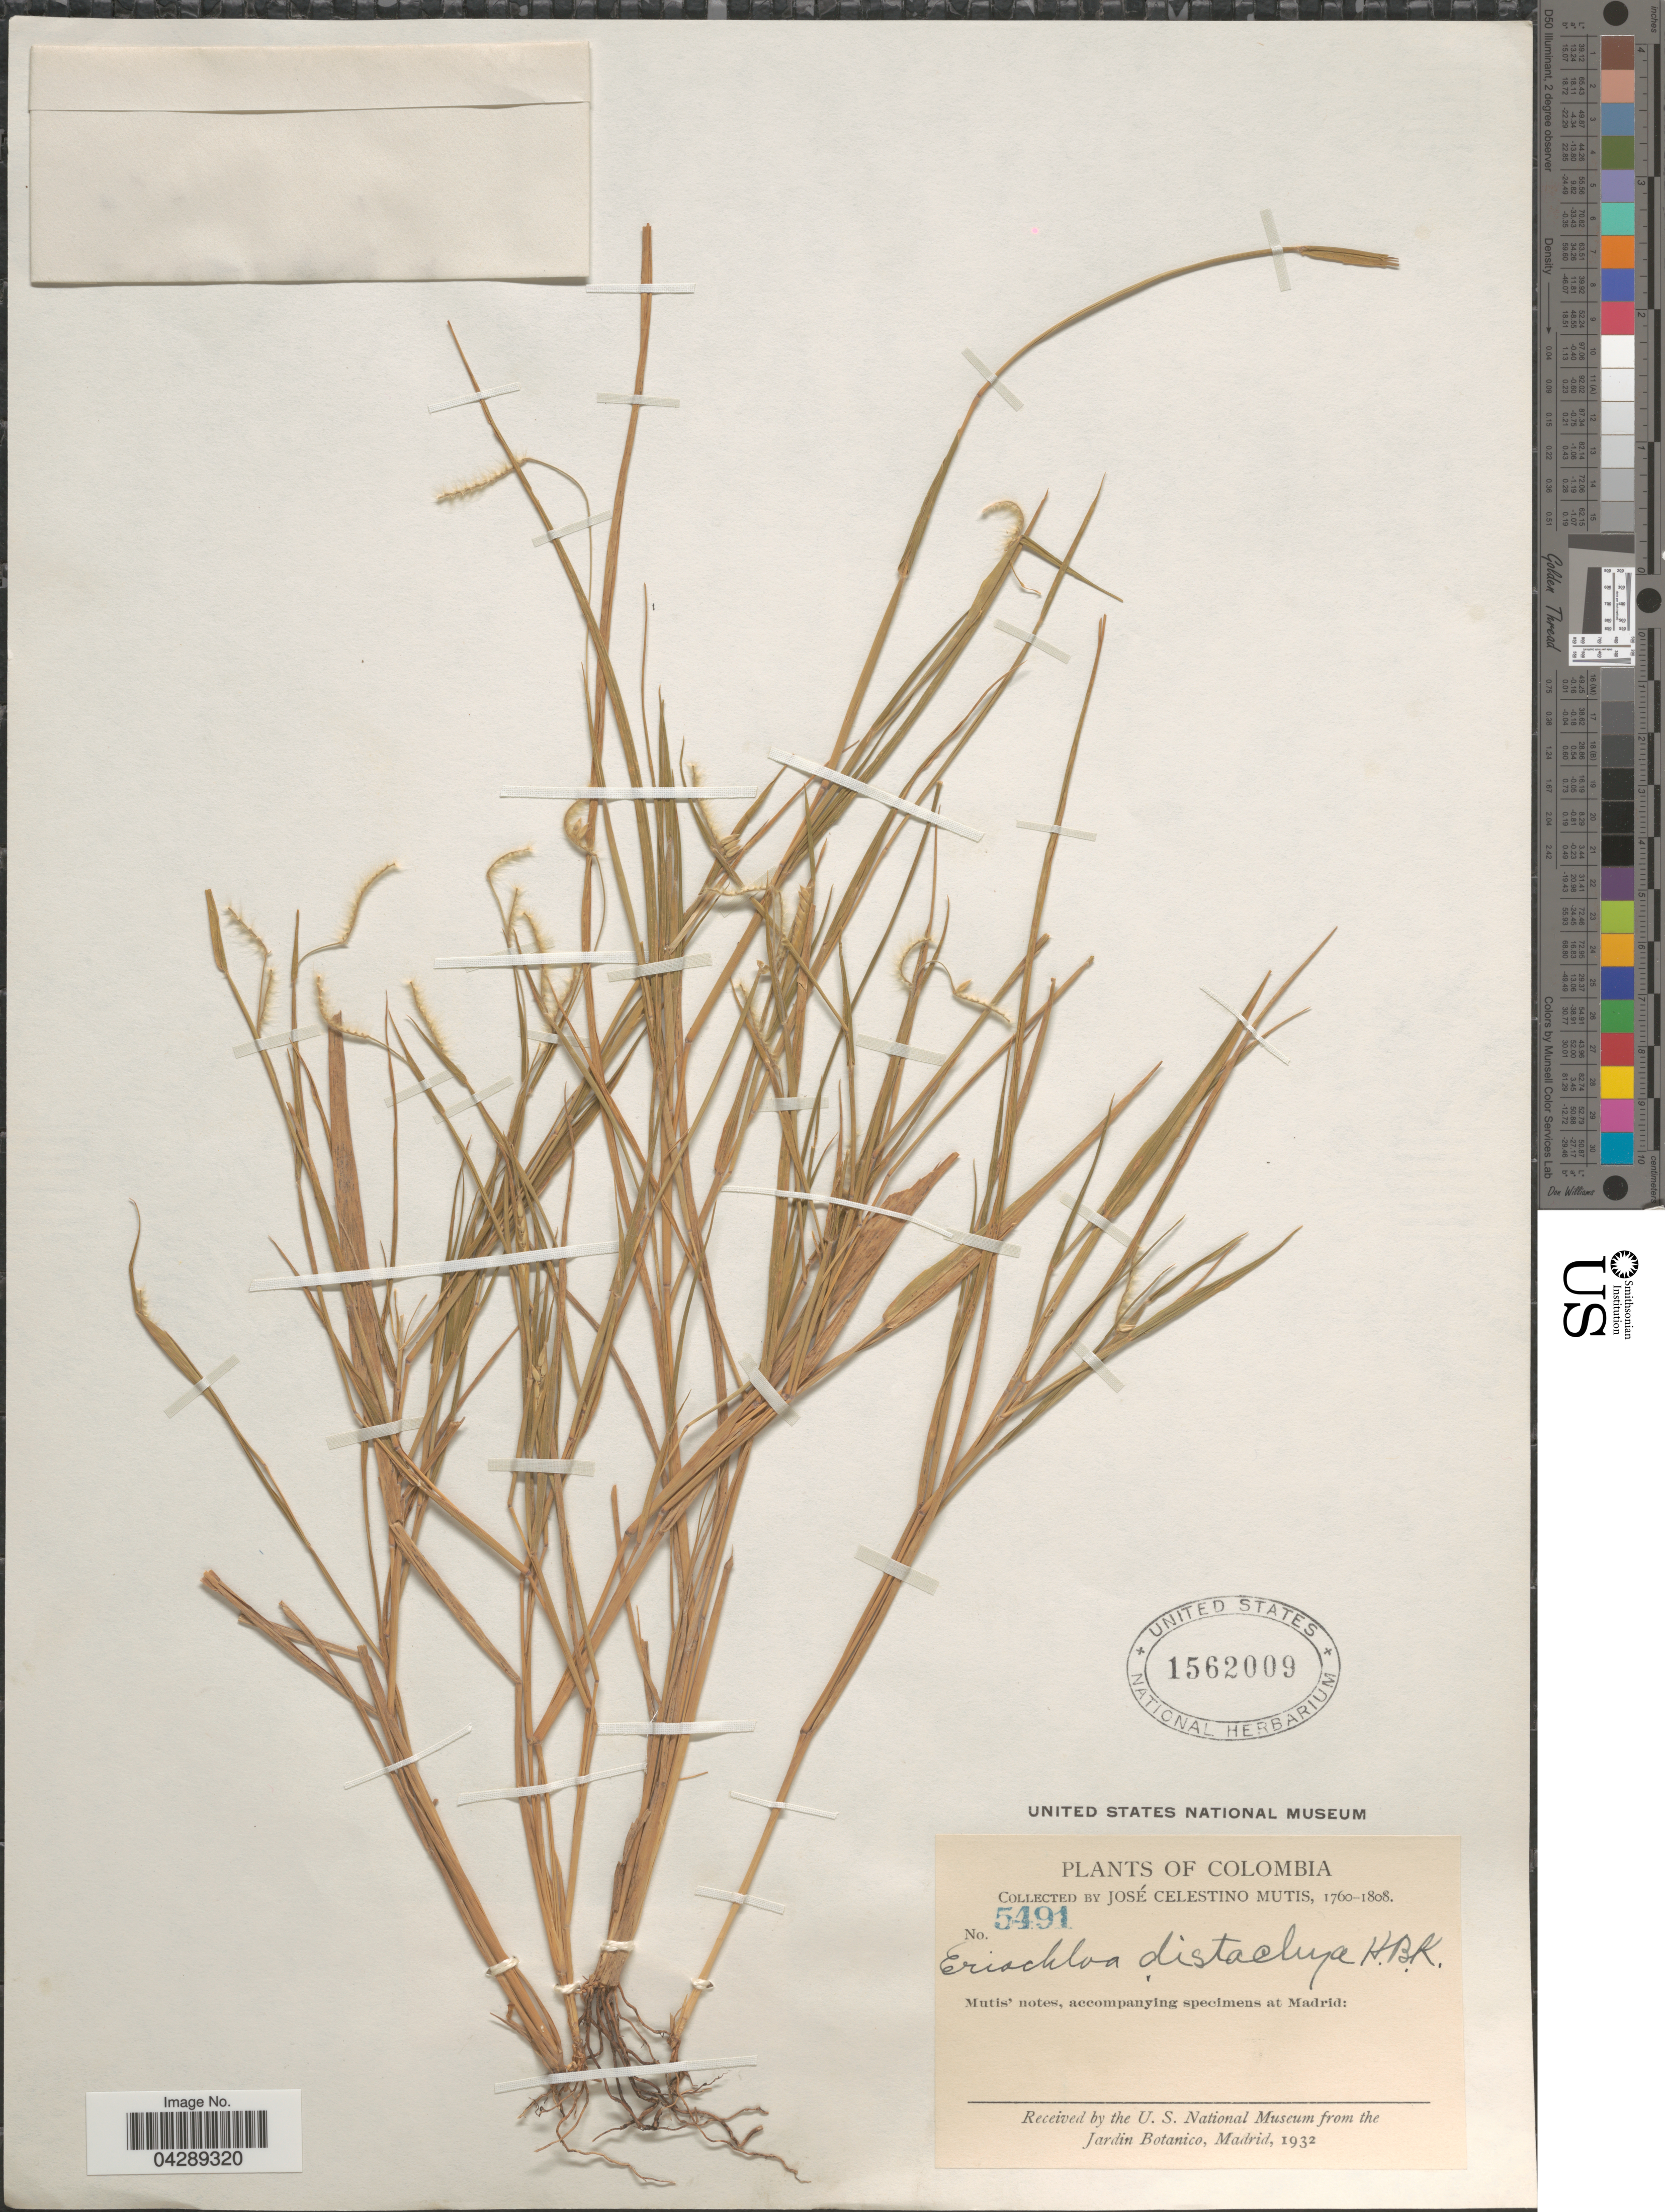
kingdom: Plantae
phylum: Tracheophyta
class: Liliopsida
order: Poales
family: Poaceae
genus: Eriochloa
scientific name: Eriochloa distachya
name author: Kunth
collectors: J. C. B. Mutis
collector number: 5491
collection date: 1760/1808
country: Colombia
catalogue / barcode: US 1562009